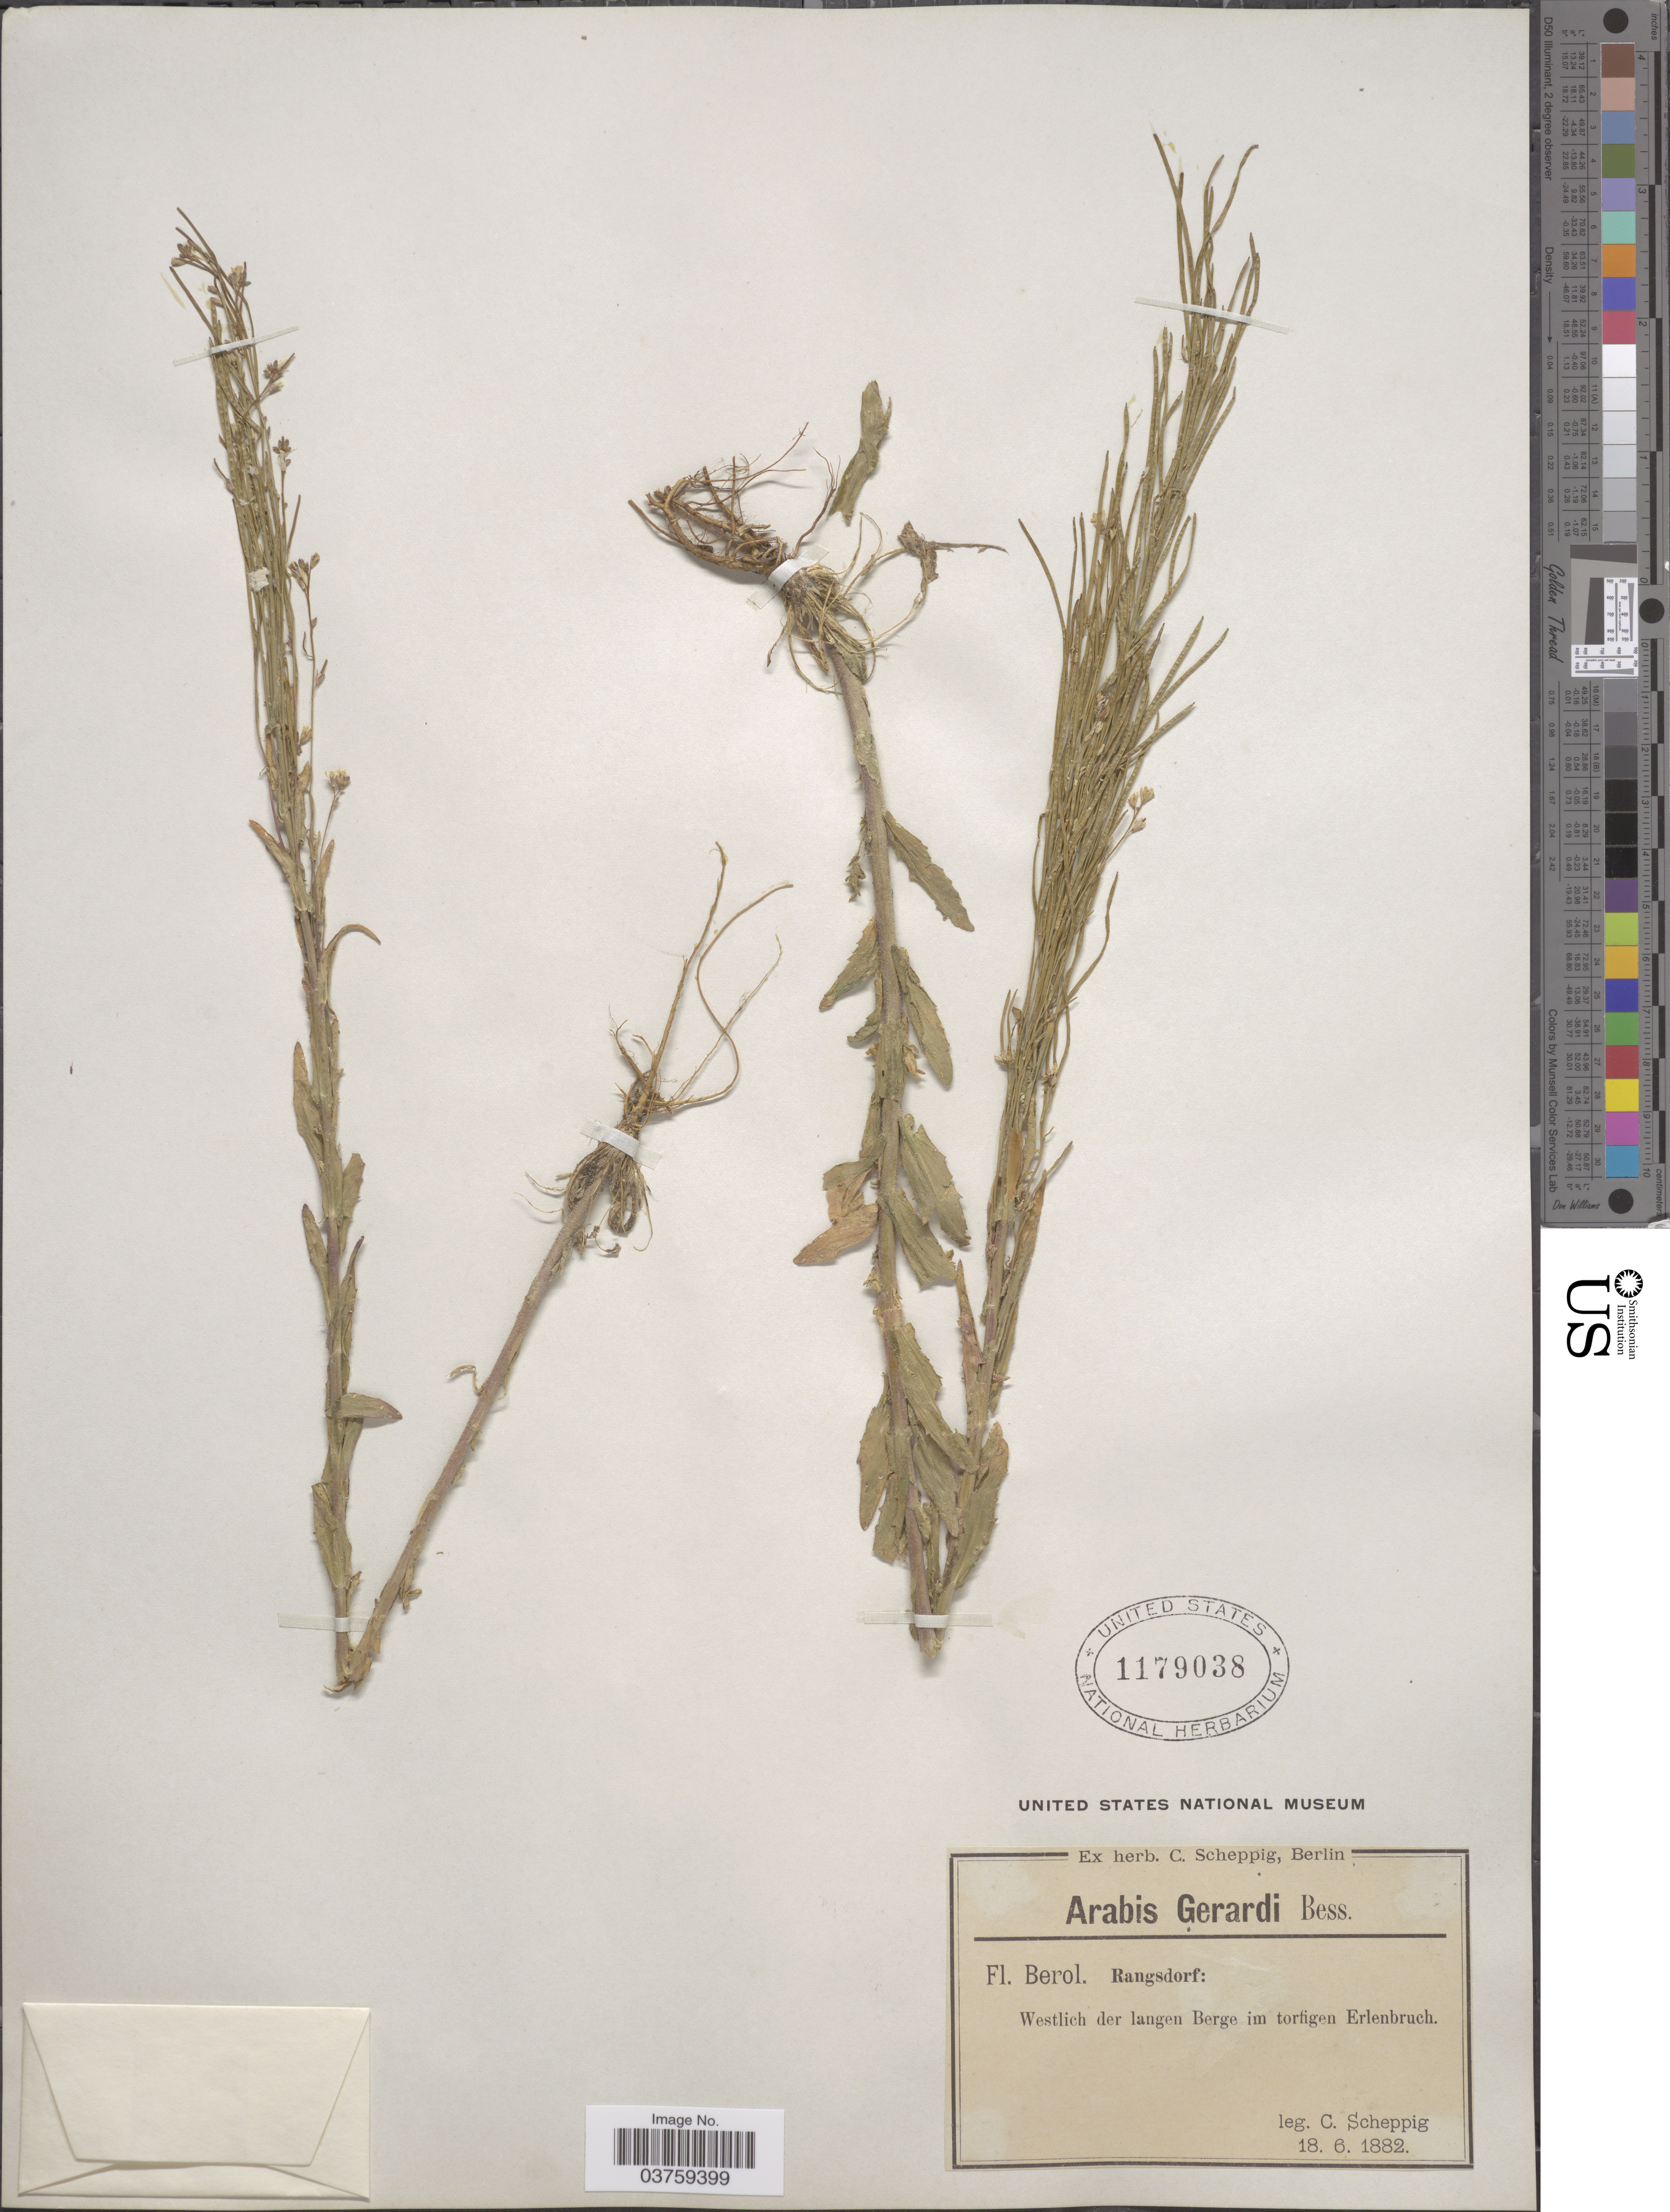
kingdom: Plantae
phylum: Tracheophyta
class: Magnoliopsida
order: Brassicales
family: Brassicaceae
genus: Arabis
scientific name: Arabis gerardii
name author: Besser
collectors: C. Scheppig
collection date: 1882-06-18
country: Germany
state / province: Berlin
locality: Berol. Rangsdorf: Westlich der langen Berge in tortigen Erlenbruch.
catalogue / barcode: US 1179038